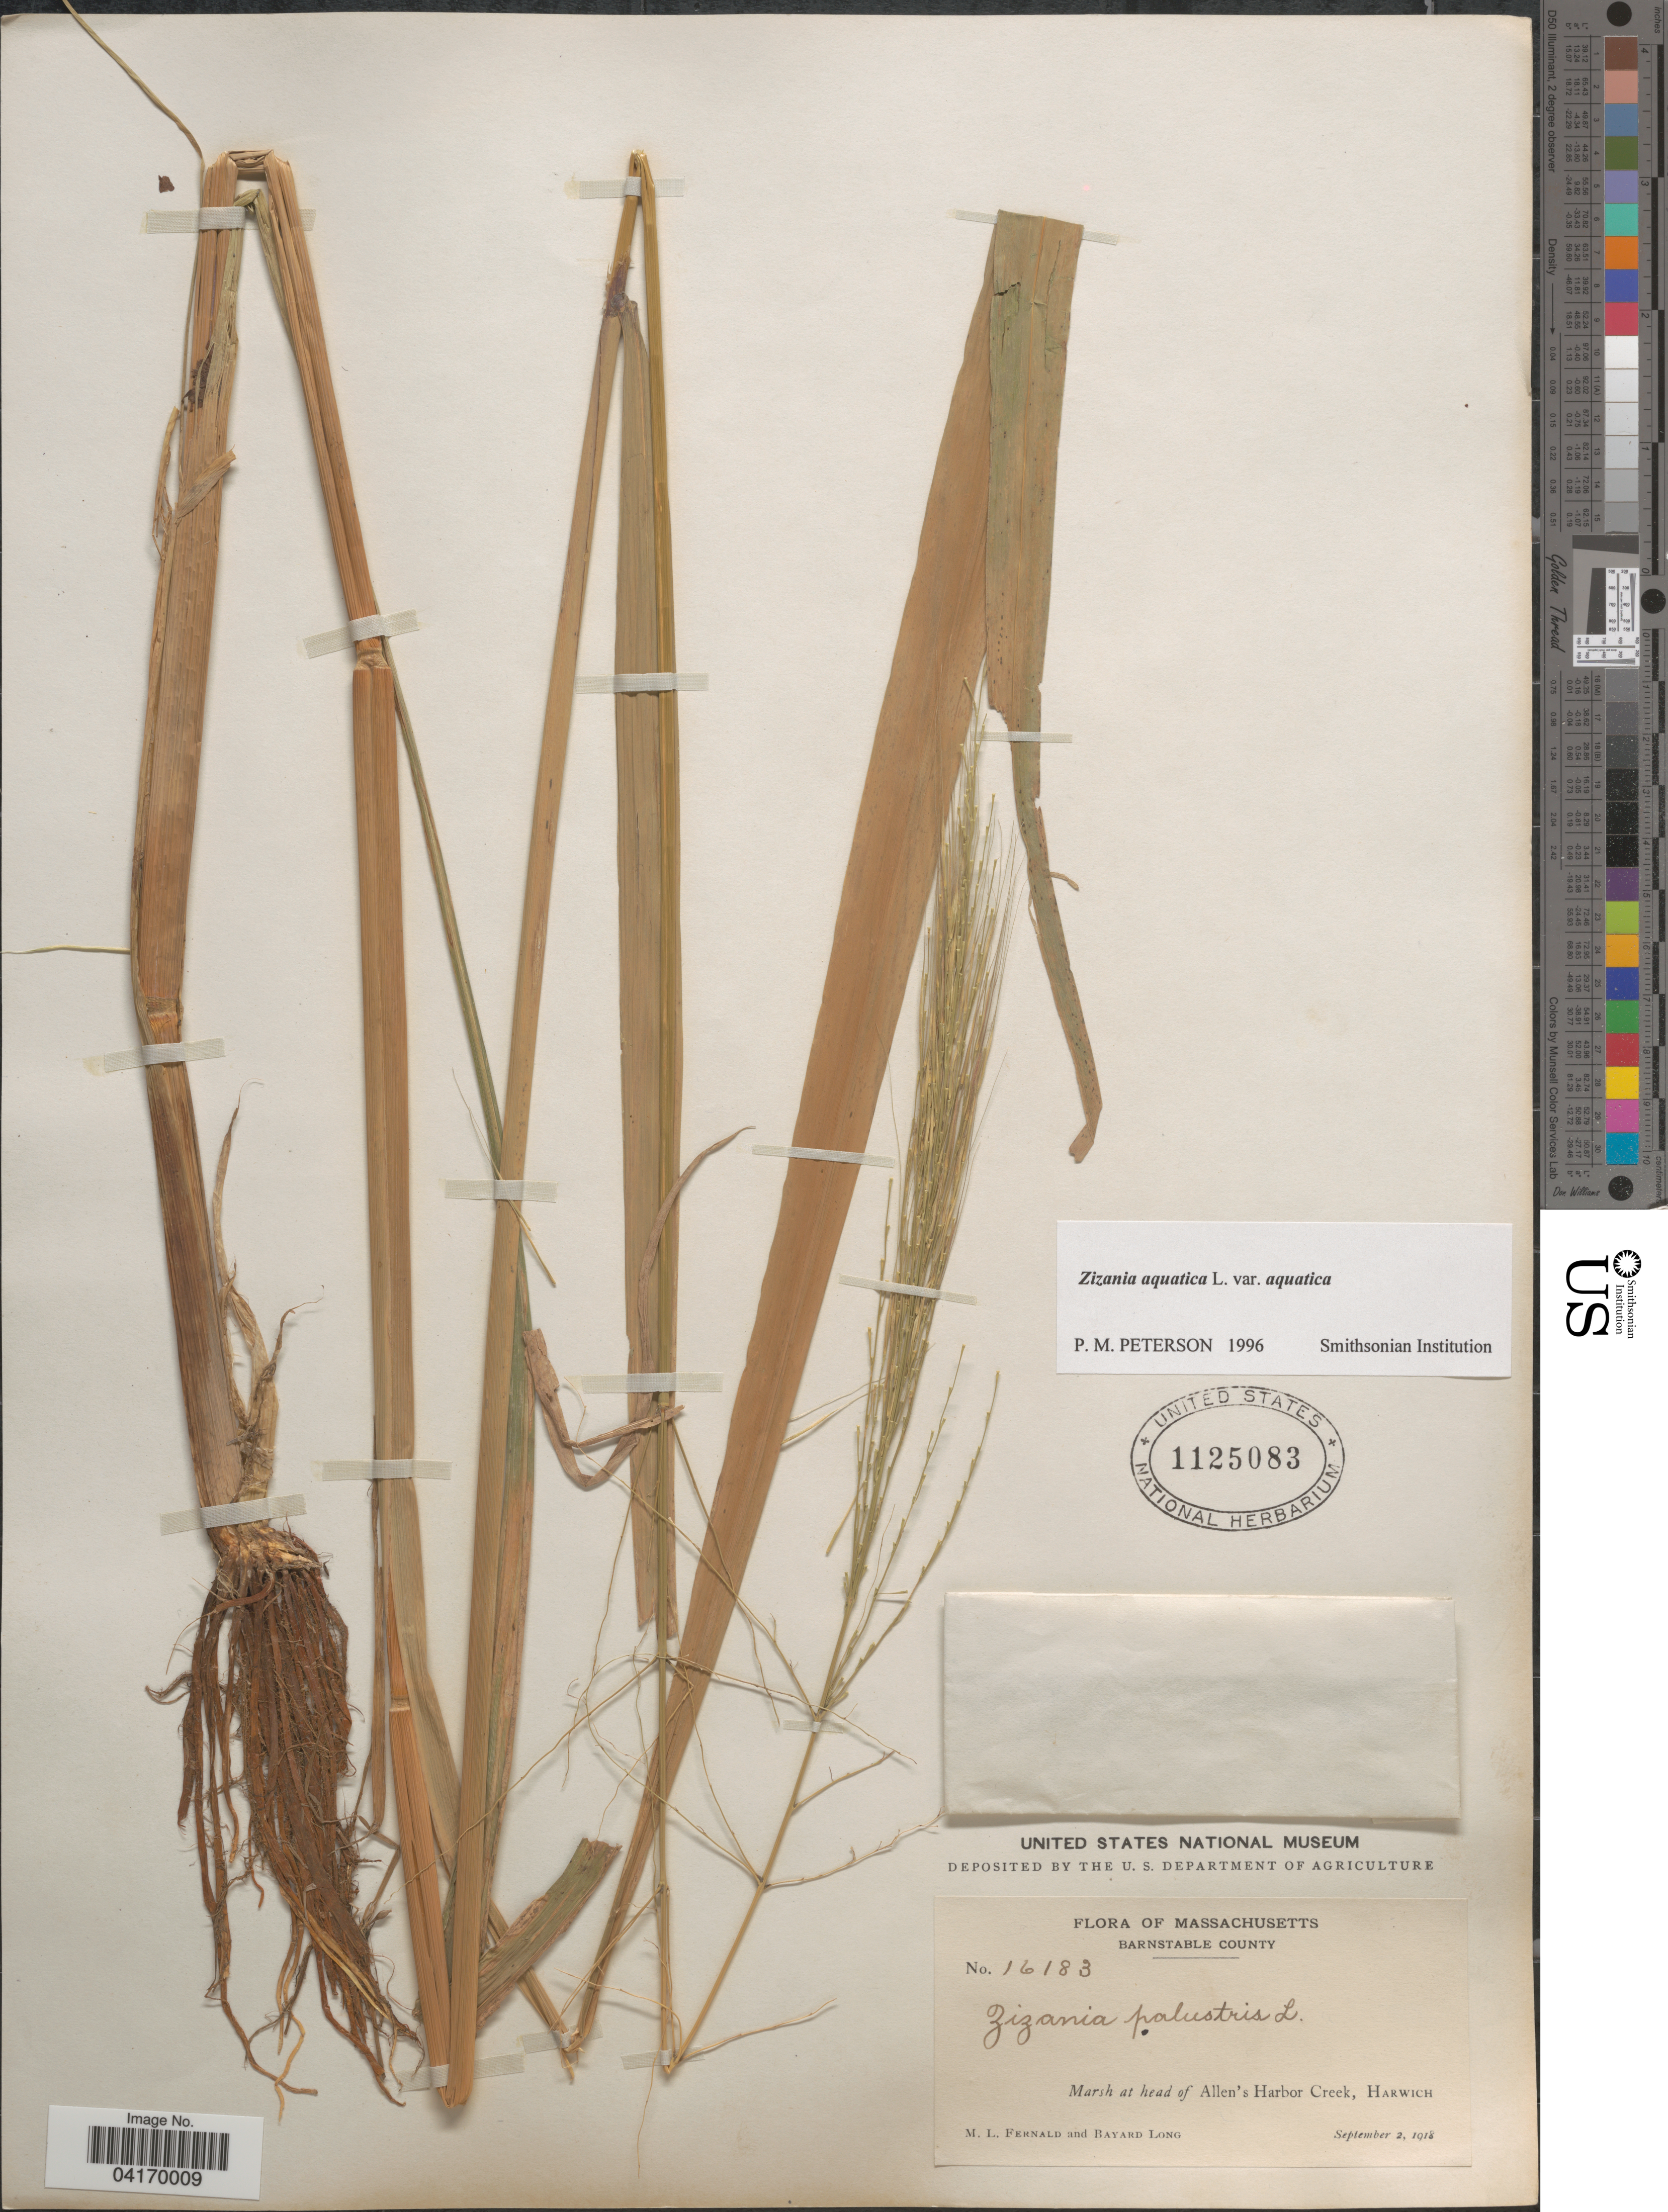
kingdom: Plantae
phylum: Tracheophyta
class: Liliopsida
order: Poales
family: Poaceae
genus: Zizania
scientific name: Zizania aquatica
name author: L.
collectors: M. L. Fernald & B. H. Long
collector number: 16183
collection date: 1918-09-02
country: United States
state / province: Massachusetts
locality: Barnstable County. Marsh at head of Allen's Harbor Creek, Harwich.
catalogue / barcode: US 1125083